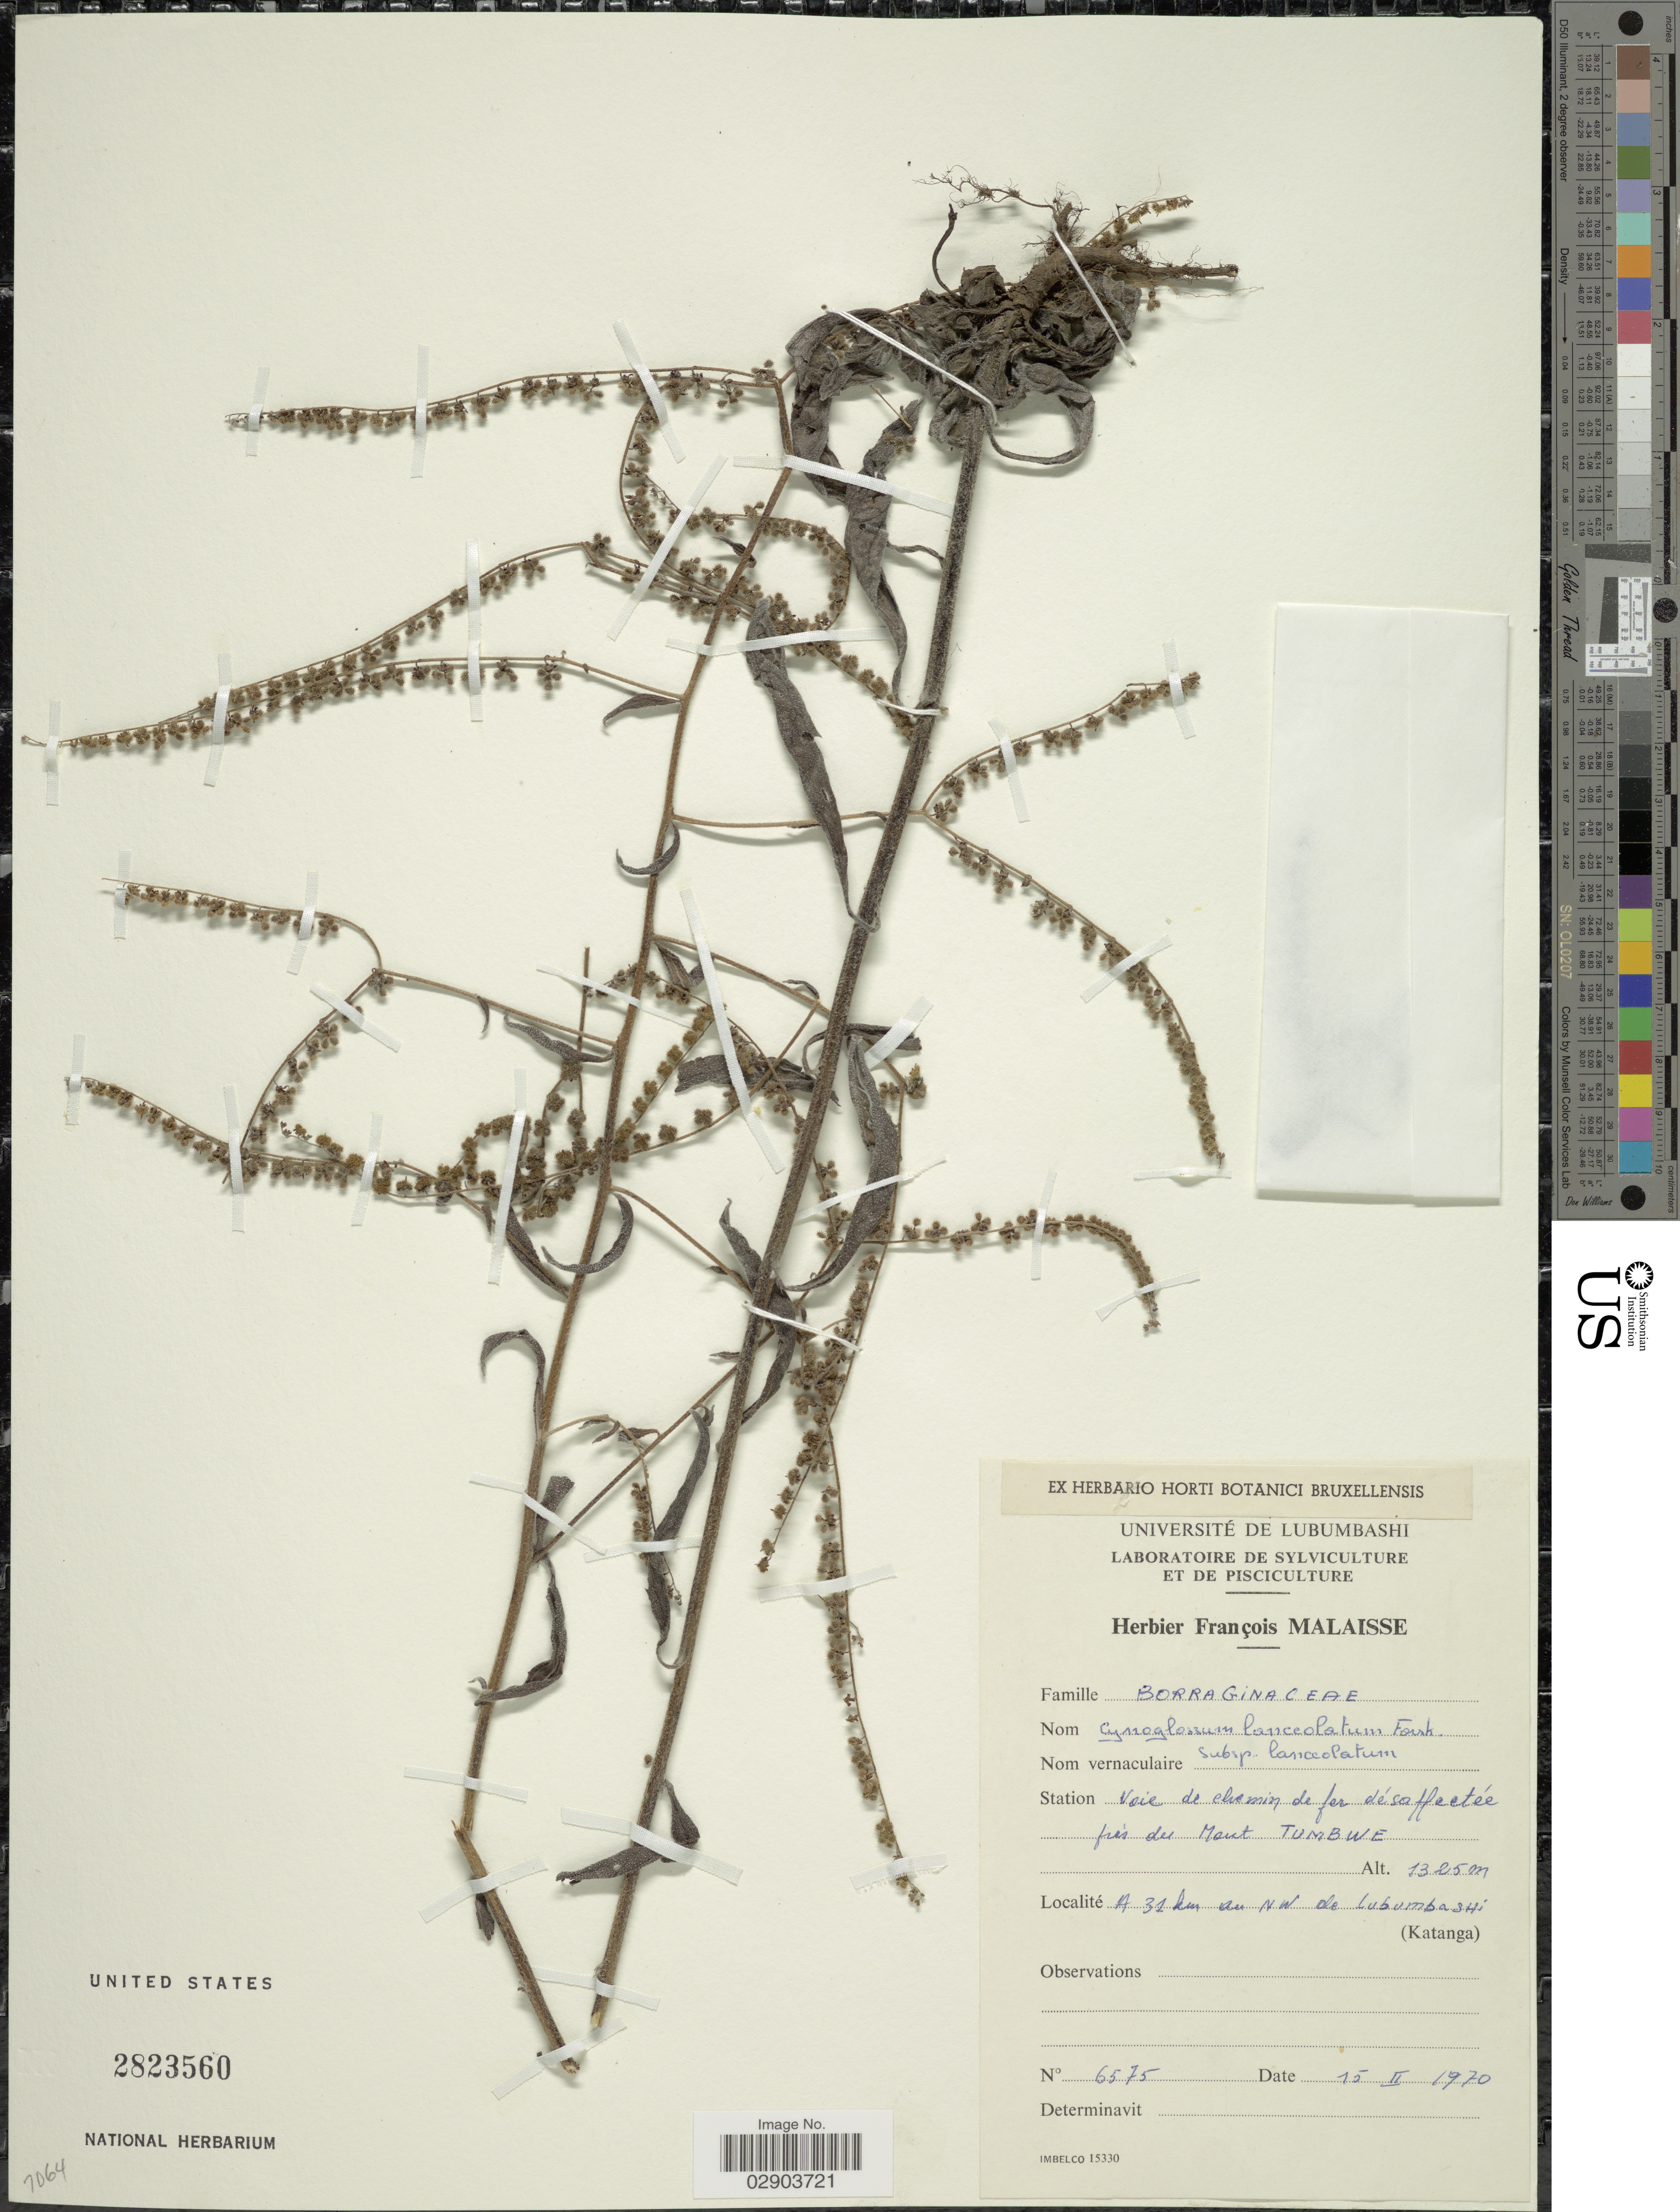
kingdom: Plantae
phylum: Tracheophyta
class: Magnoliopsida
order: Boraginales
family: Boraginaceae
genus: Cynoglossum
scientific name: Cynoglossum lanceolatum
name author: Forssk.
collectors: ex herb. François Malaisse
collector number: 6575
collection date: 1970-02-15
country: Congo, Democratic Republic of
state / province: Haut-Katanga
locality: Station Voie de chemin de fer désaffectée prés du Mont Tumbwe, A 31 km au NW de Lubumbashi (Katanga).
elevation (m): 1325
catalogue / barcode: US 2823560